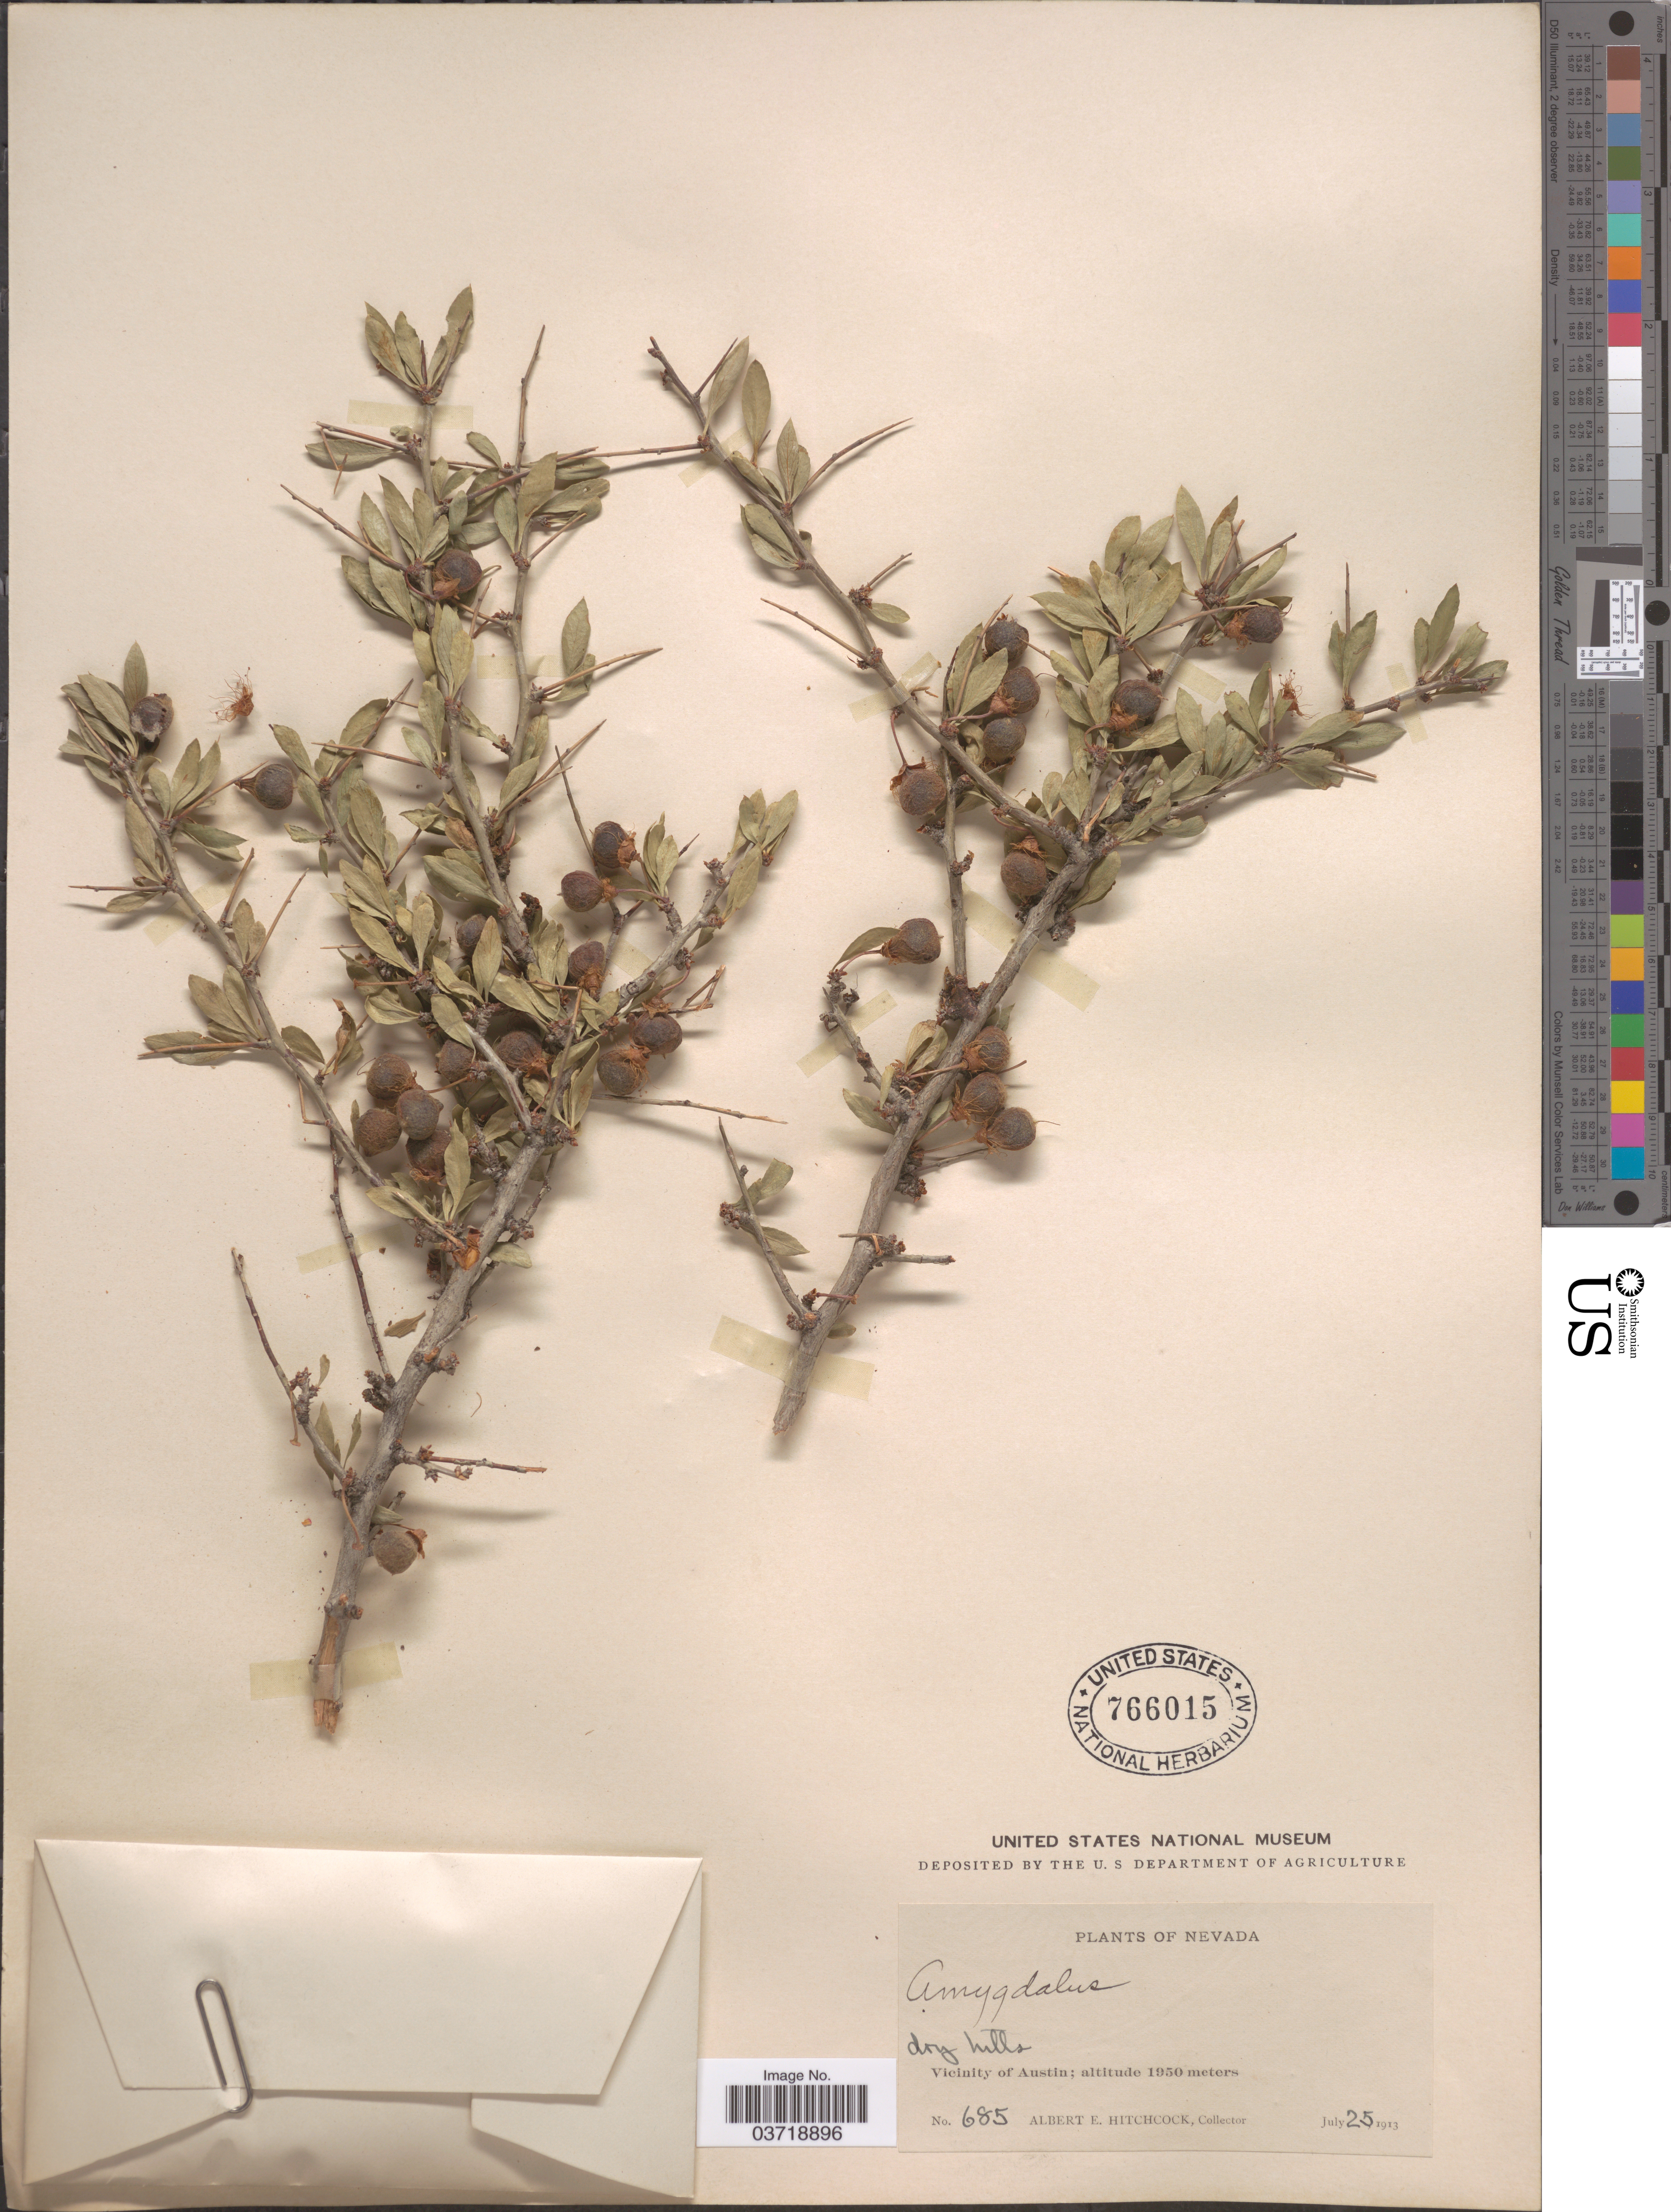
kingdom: Plantae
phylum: Tracheophyta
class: Magnoliopsida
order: Rosales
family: Rosaceae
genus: Prunus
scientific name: Prunus andersonii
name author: A. Gray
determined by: Strong, Mark T., (BOT), Smithsonian Institution - National Museum of Natural History (UNITED STATES)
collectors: A. Hitchcock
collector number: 685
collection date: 1913-07-25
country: United States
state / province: Nevada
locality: Vicinity of Austin.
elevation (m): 1950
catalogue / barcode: US 766015